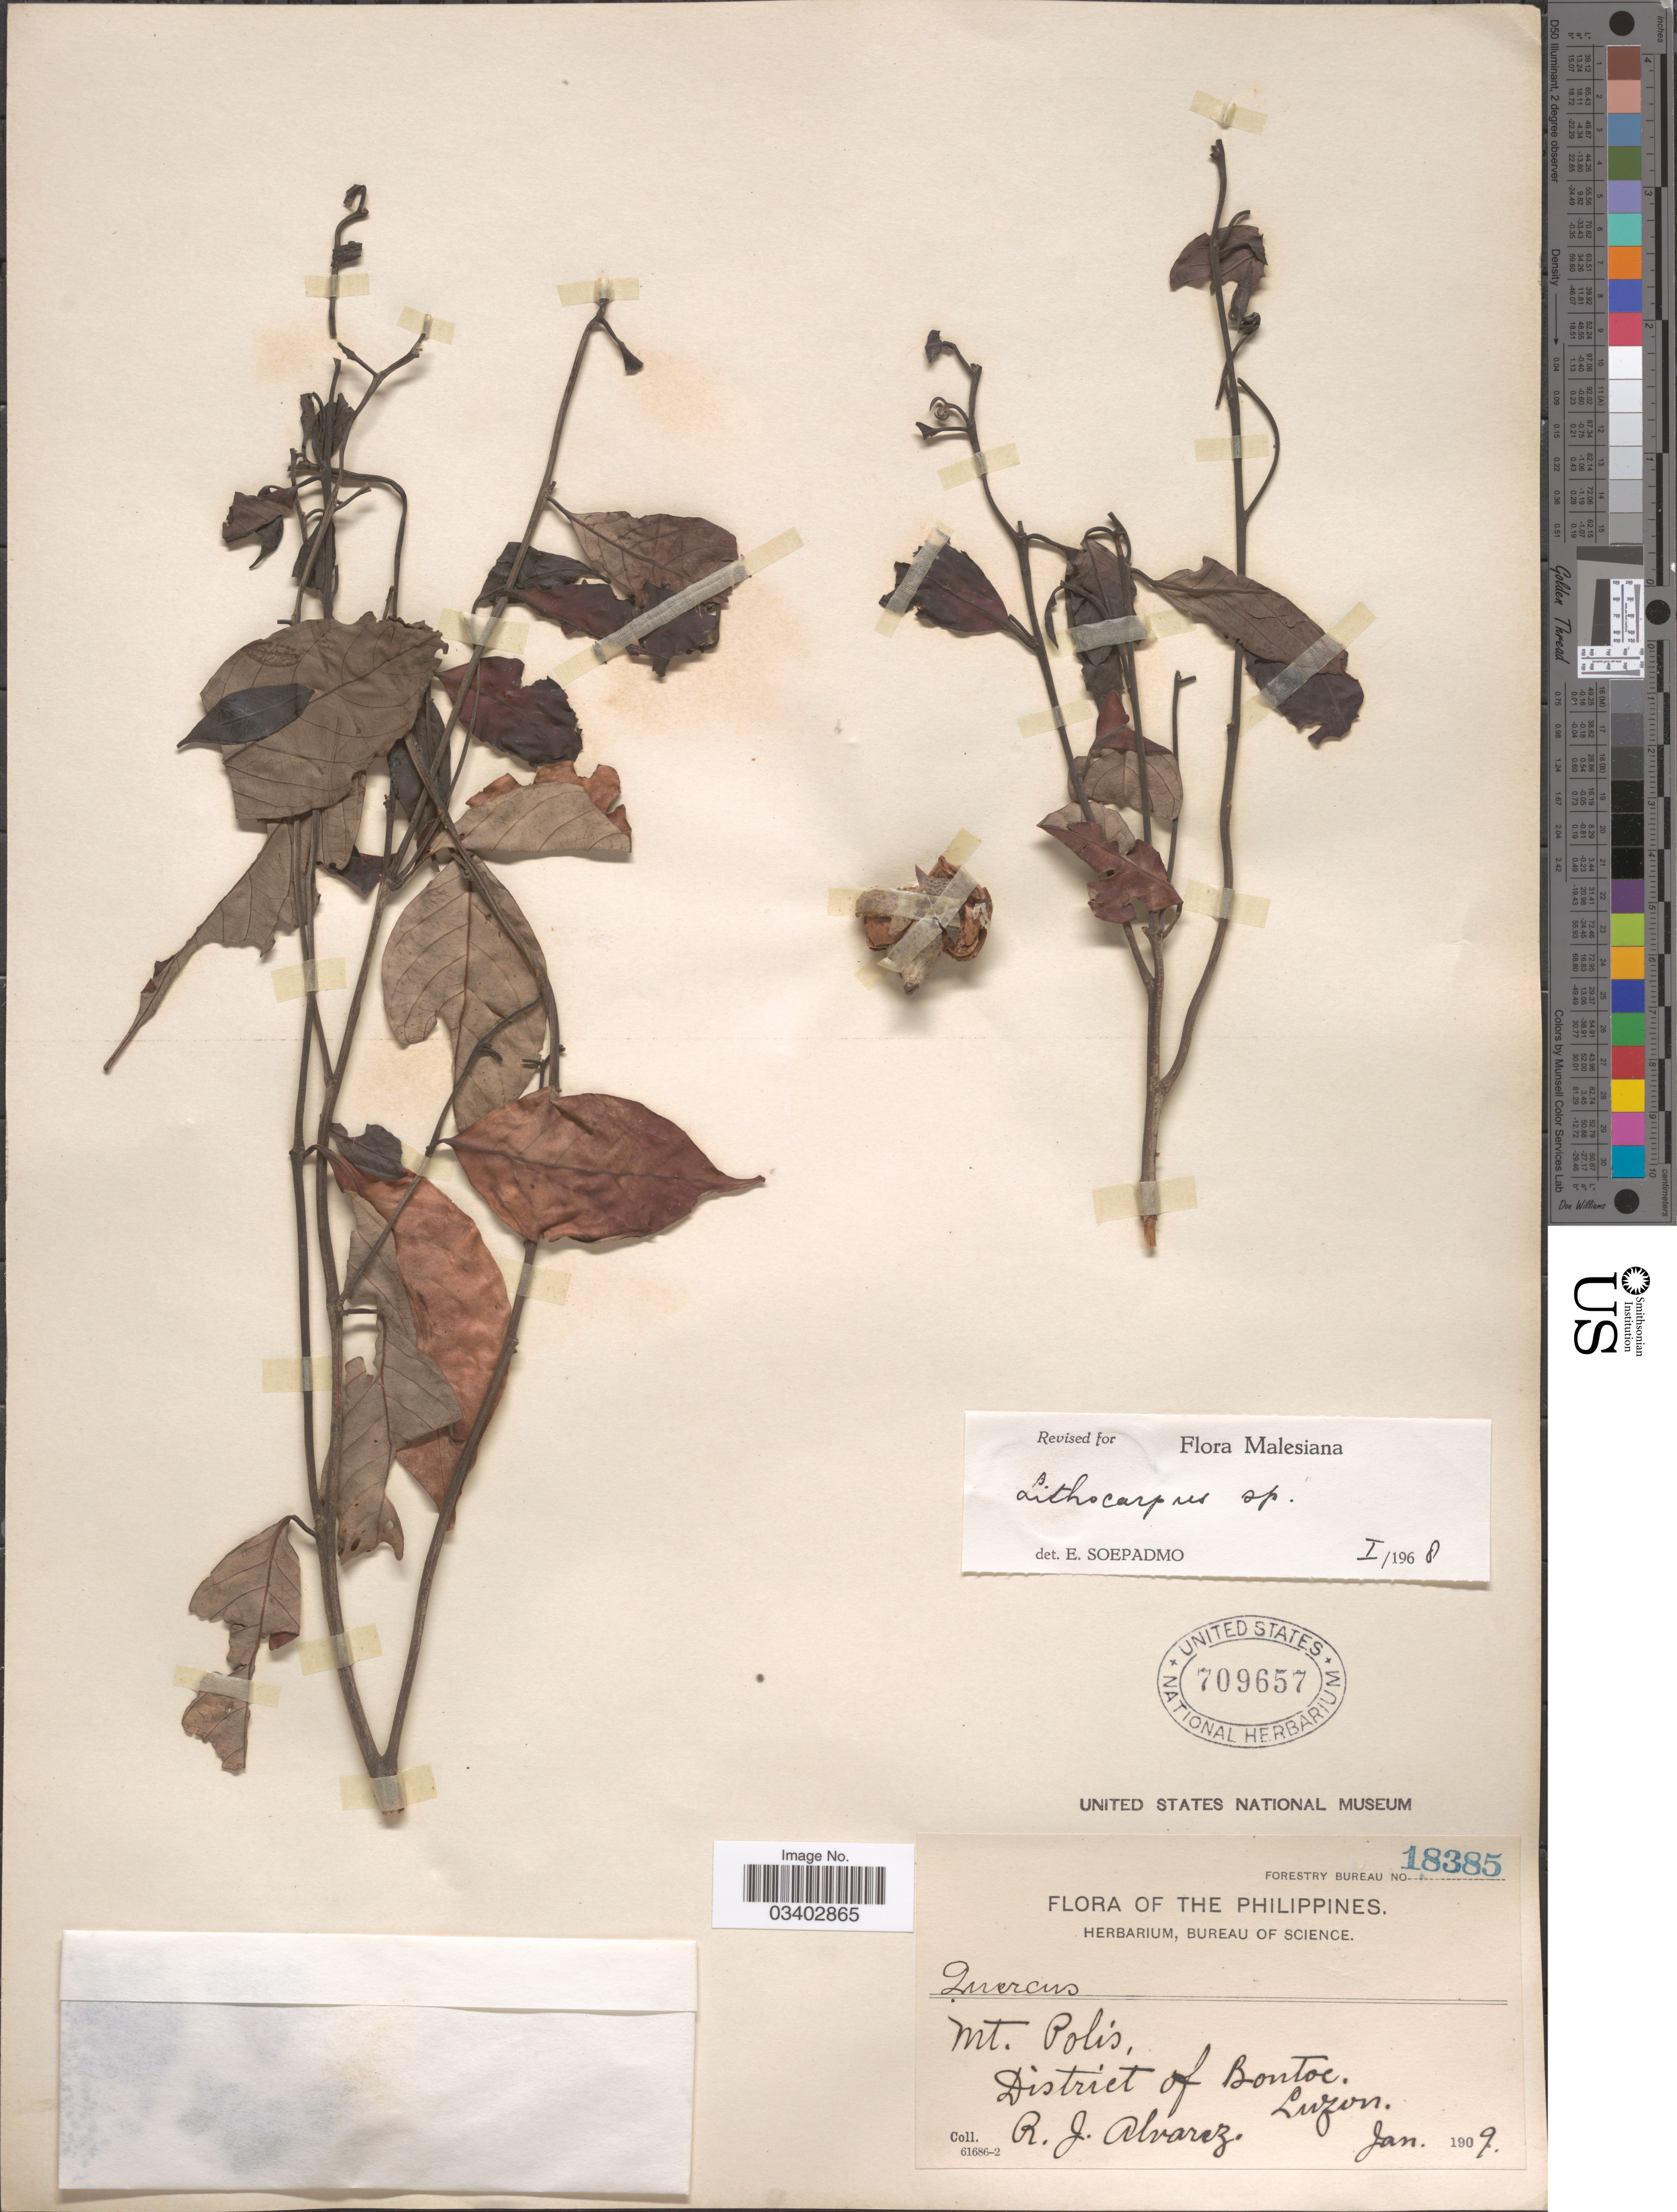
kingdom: Plantae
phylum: Tracheophyta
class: Magnoliopsida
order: Fagales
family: Fagaceae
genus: Lithocarpus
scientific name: Lithocarpus sp.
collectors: R. Alvarez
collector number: Forestry Bureau 18385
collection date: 1909-01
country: Philippines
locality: Mt. Polis, District of Bontoc, Luzon.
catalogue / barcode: US 709657